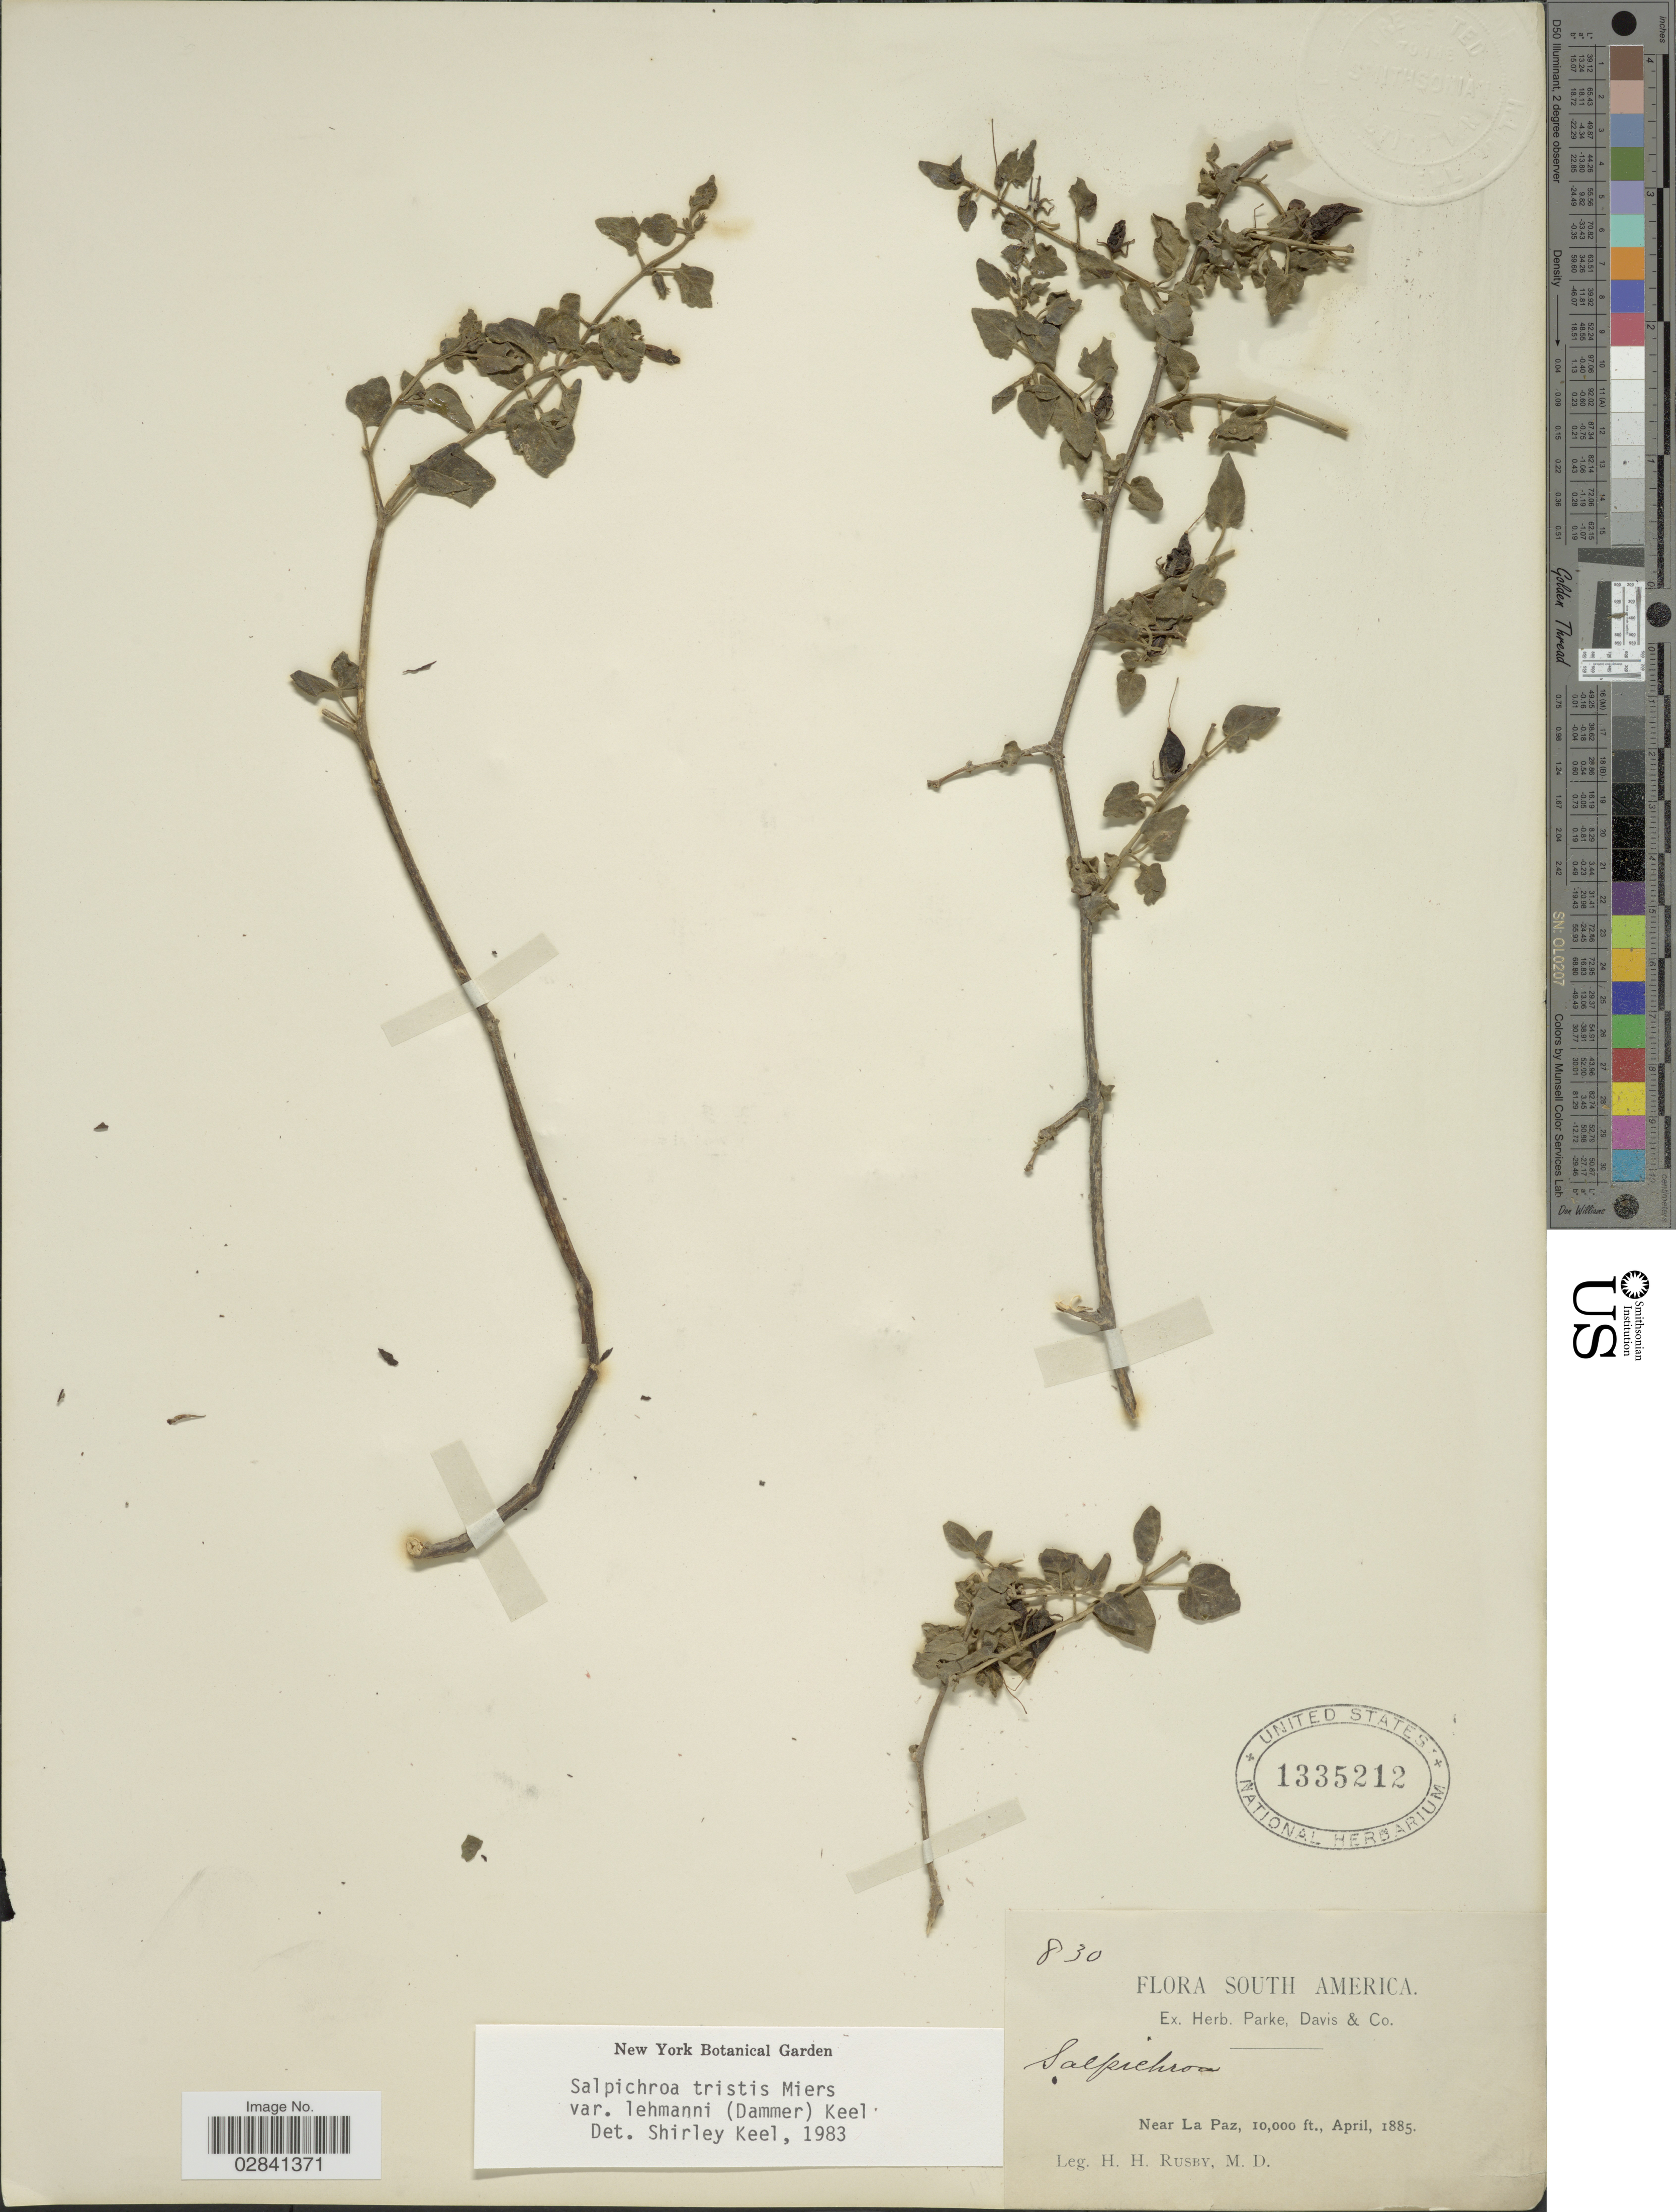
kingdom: Plantae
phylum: Tracheophyta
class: Magnoliopsida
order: Solanales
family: Solanaceae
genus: Salpichroa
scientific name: Salpichroa tristis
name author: Walp.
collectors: H. H. Rusby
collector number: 830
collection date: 1885-04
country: Bolivia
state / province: La Paz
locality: Near La Paz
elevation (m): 3048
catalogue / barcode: US 1335212